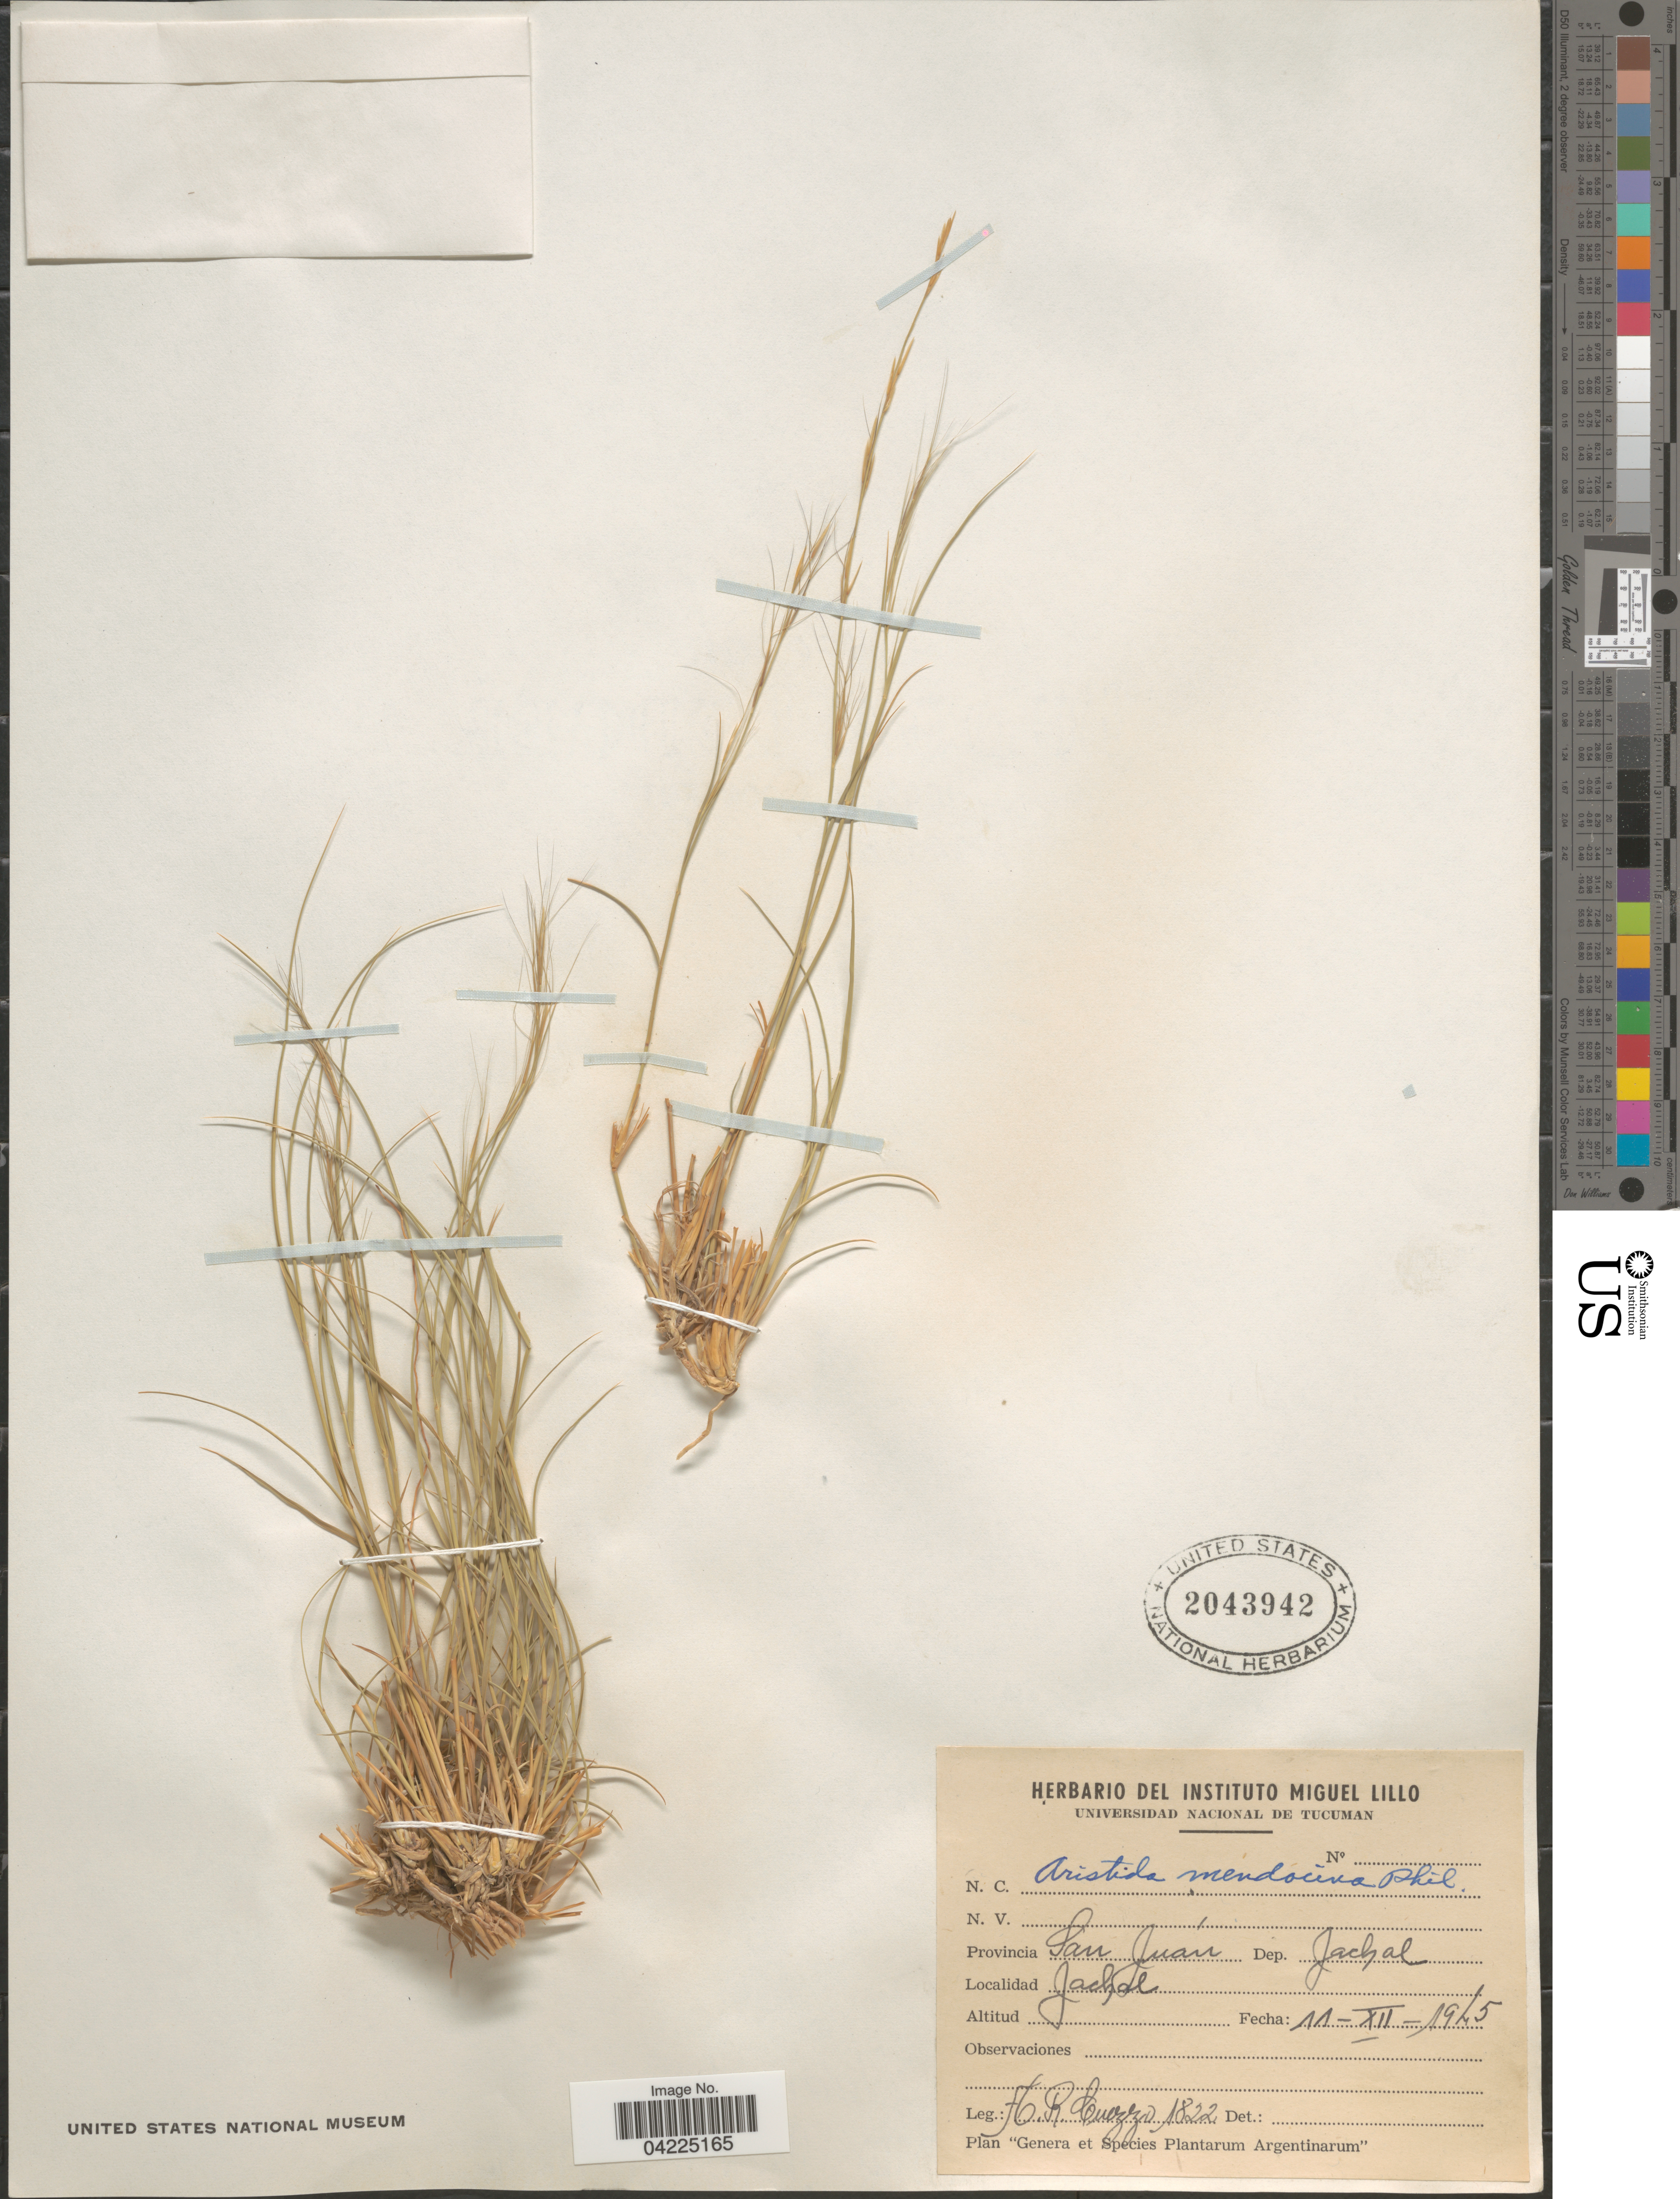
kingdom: Plantae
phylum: Tracheophyta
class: Liliopsida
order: Poales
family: Poaceae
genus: Aristida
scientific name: Aristida mendocina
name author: Phil.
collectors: A. Cuezzo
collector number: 1822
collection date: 1945-12-11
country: Argentina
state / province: San Juan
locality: Dep. Jachal. Jachal.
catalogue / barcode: US 2043942